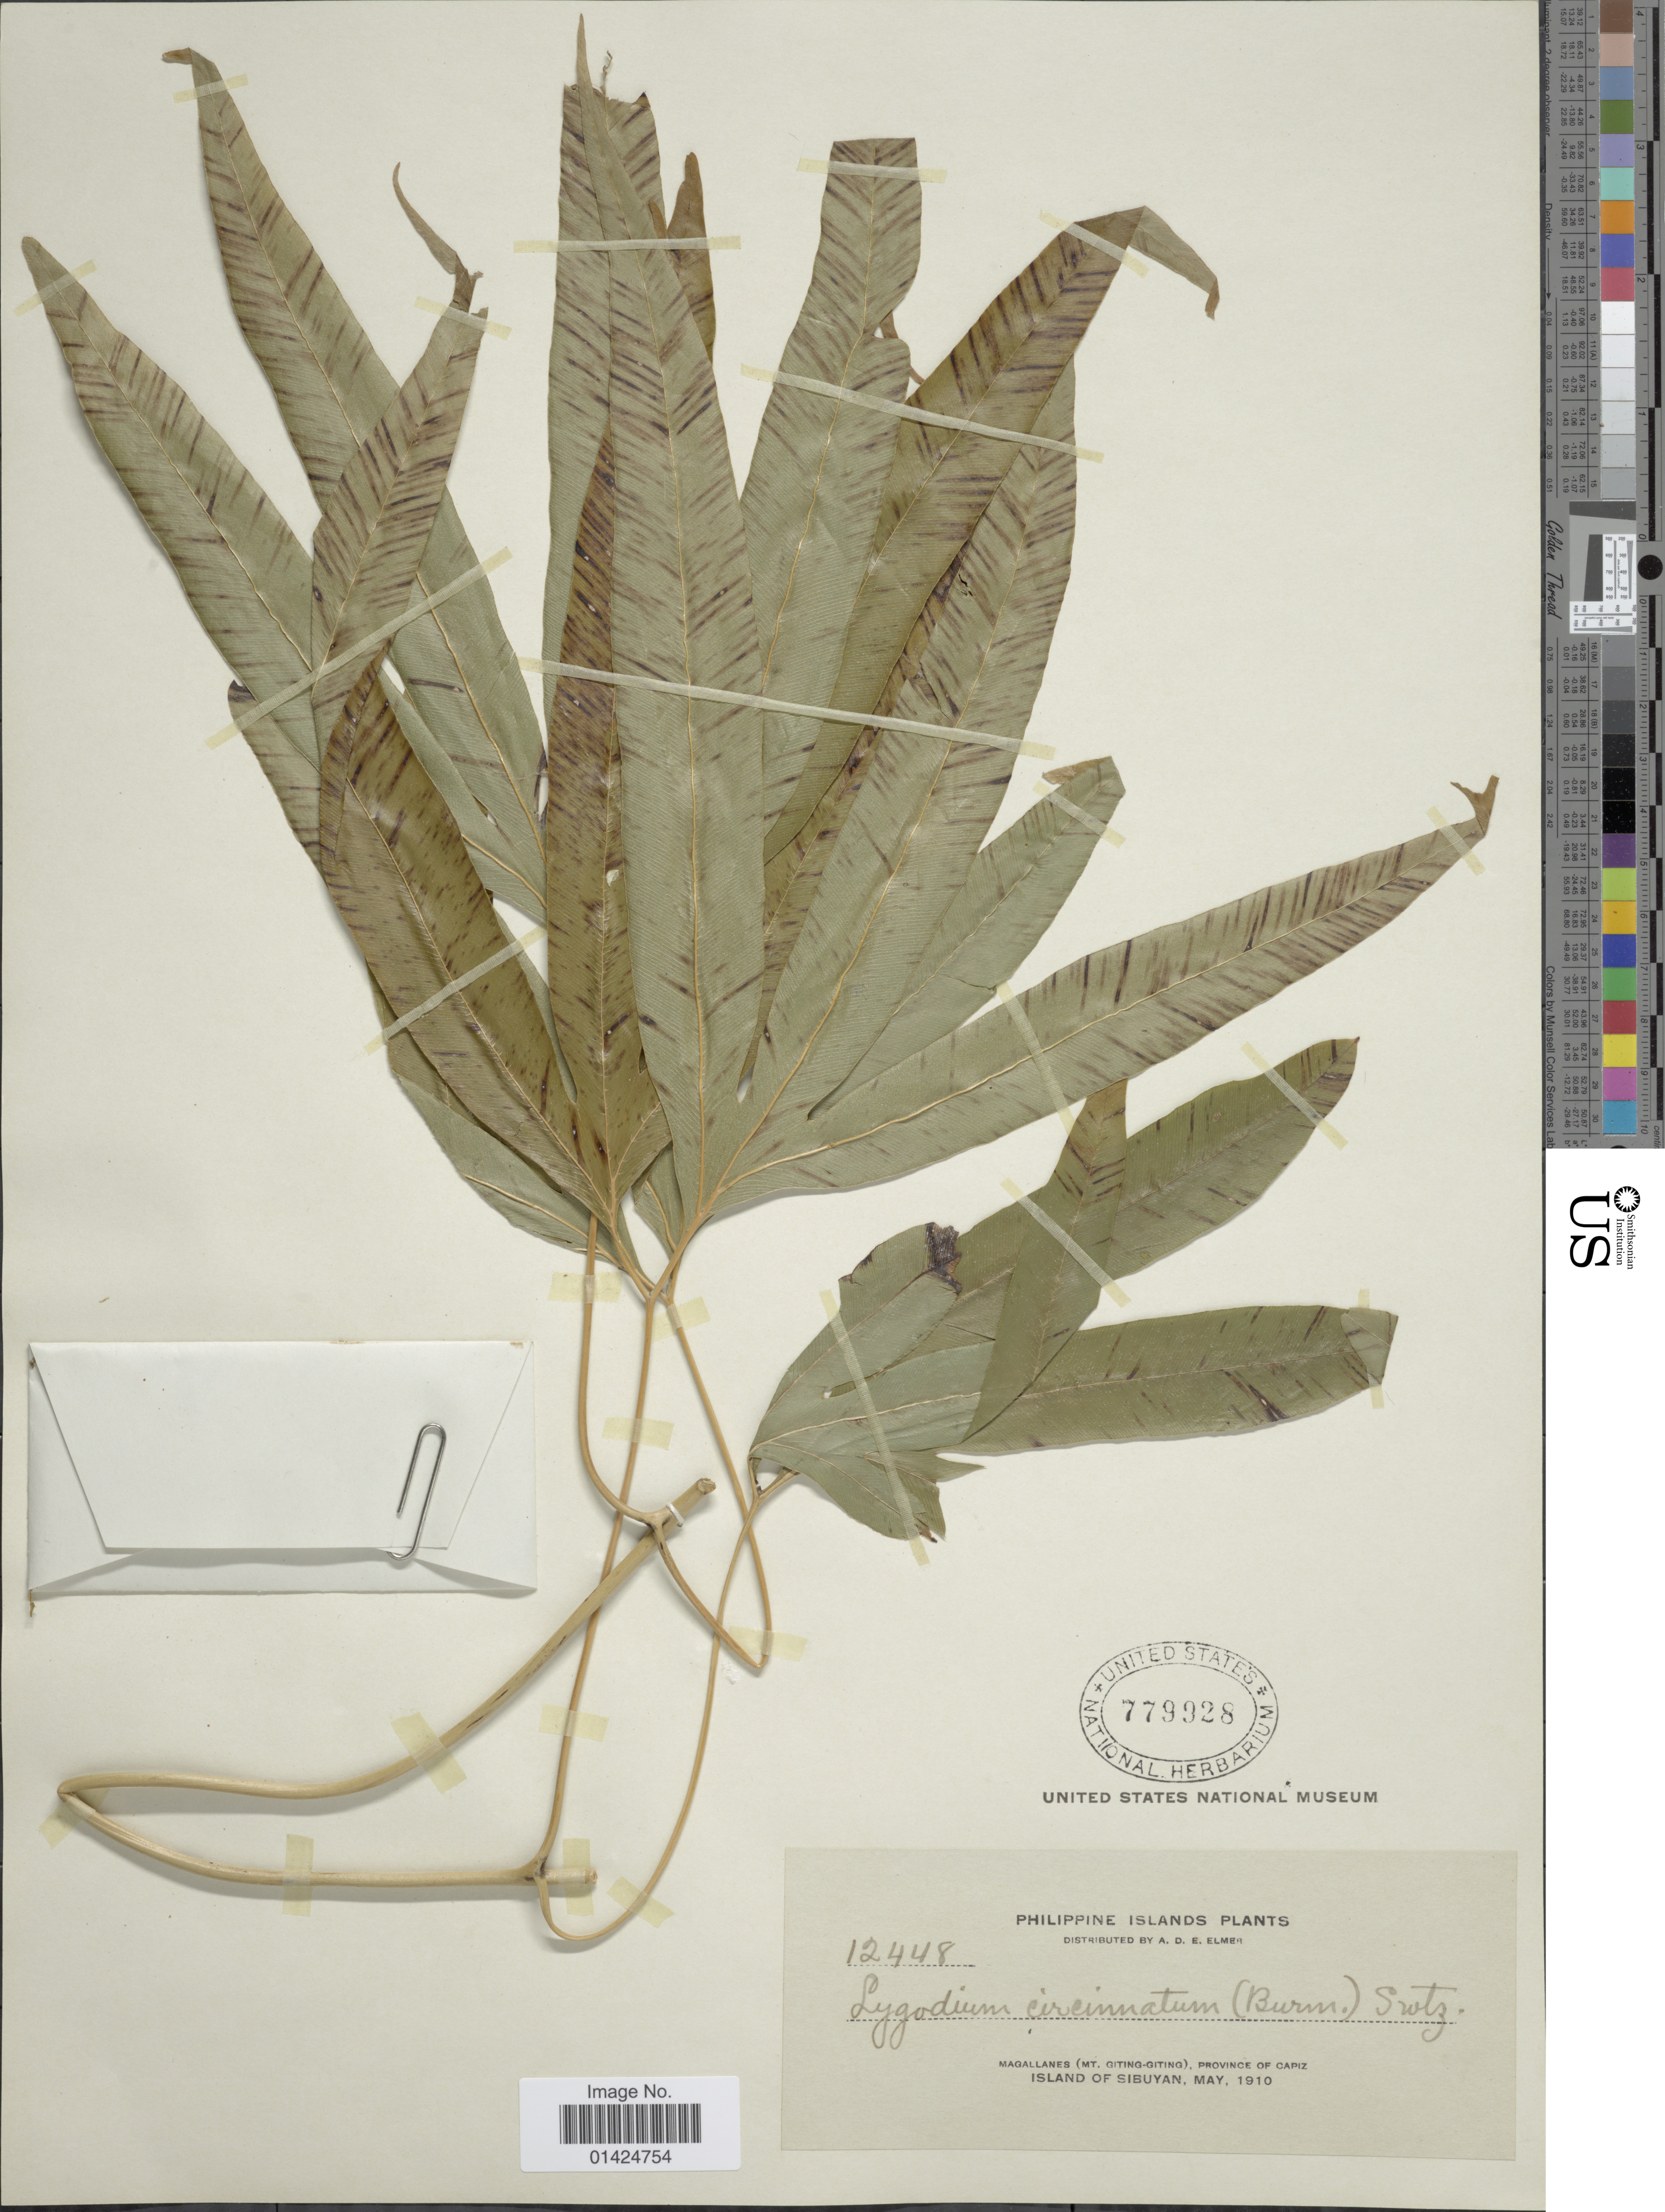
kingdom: Plantae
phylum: Tracheophyta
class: Polypodiopsida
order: Schizaeales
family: Lygodiaceae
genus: Lygodium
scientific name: Lygodium circinnatum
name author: (Burm. f.) Sw.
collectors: A. D. E. Elmer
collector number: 12448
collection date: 1910-05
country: Philippines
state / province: Western Visayas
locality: Magallanes (Mt. Giting-Giting), province of Capiz. Island of Sibuyan.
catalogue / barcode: US 779928